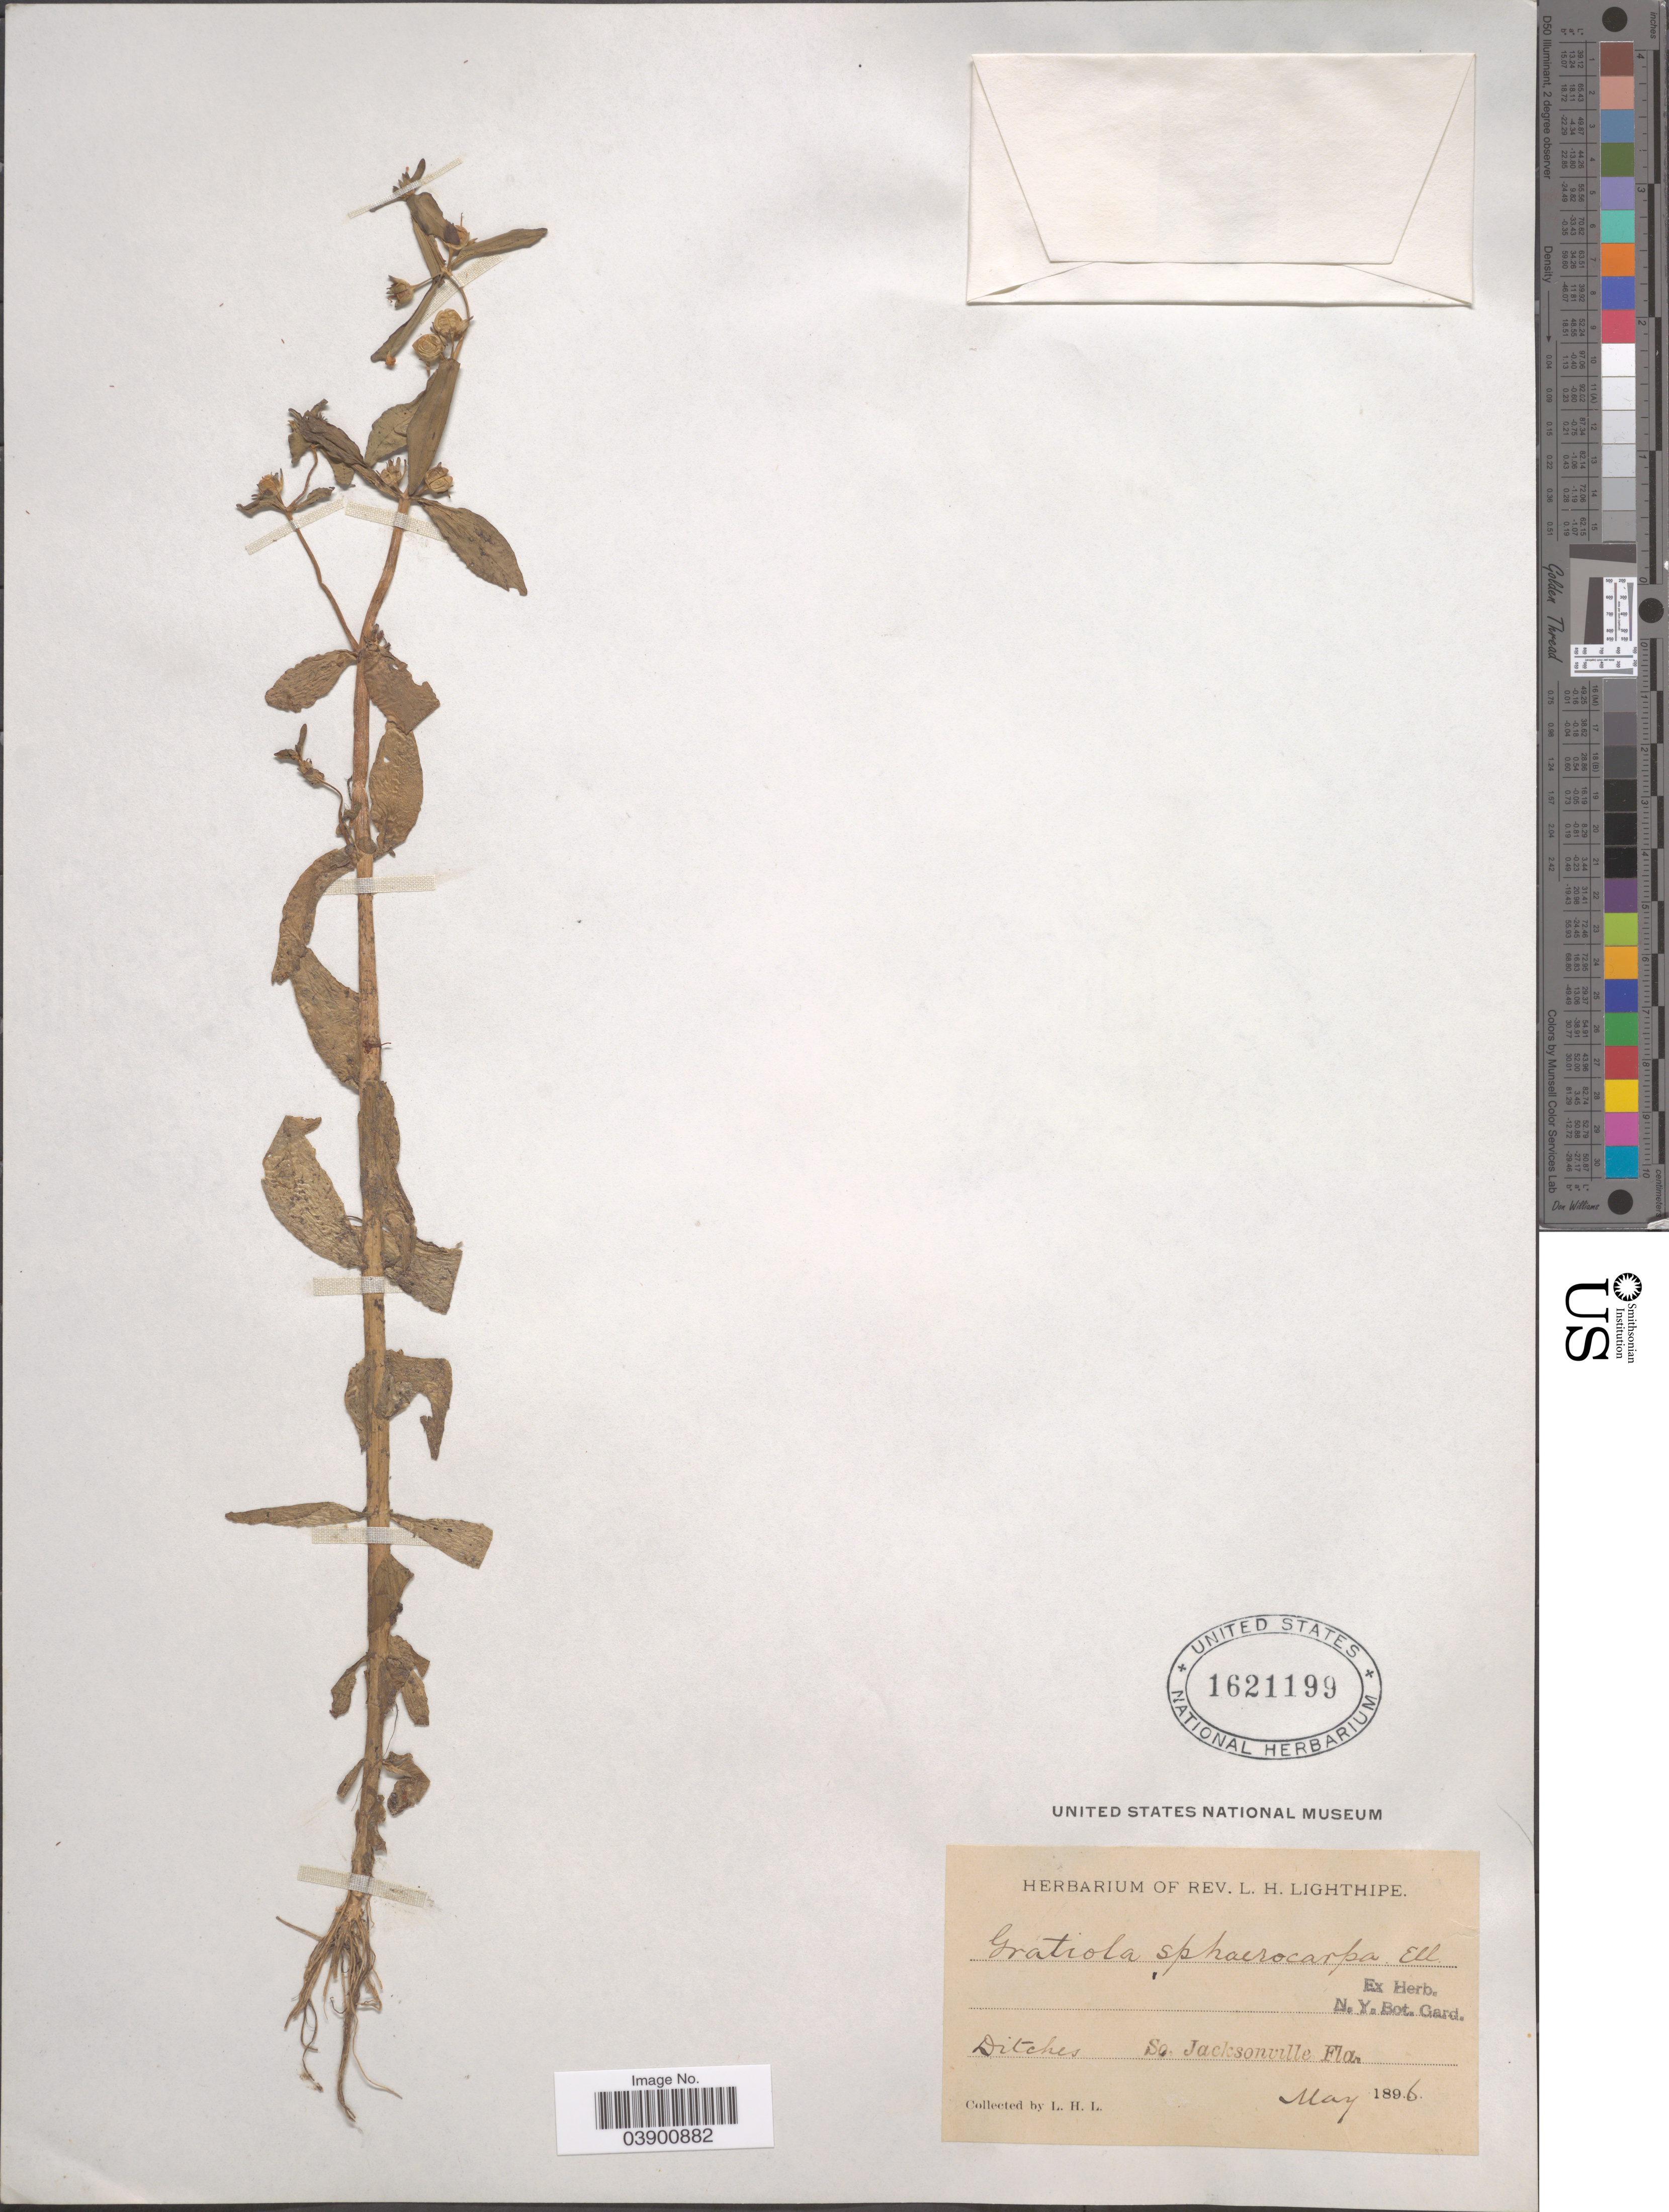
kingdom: Plantae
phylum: Tracheophyta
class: Magnoliopsida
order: Lamiales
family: Plantaginaceae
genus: Gratiola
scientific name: Gratiola virginiana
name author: L.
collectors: Rev. L. H. Lighthipe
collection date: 1896-05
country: United States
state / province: Florida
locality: So. Jacksonville.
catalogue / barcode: US 1621199